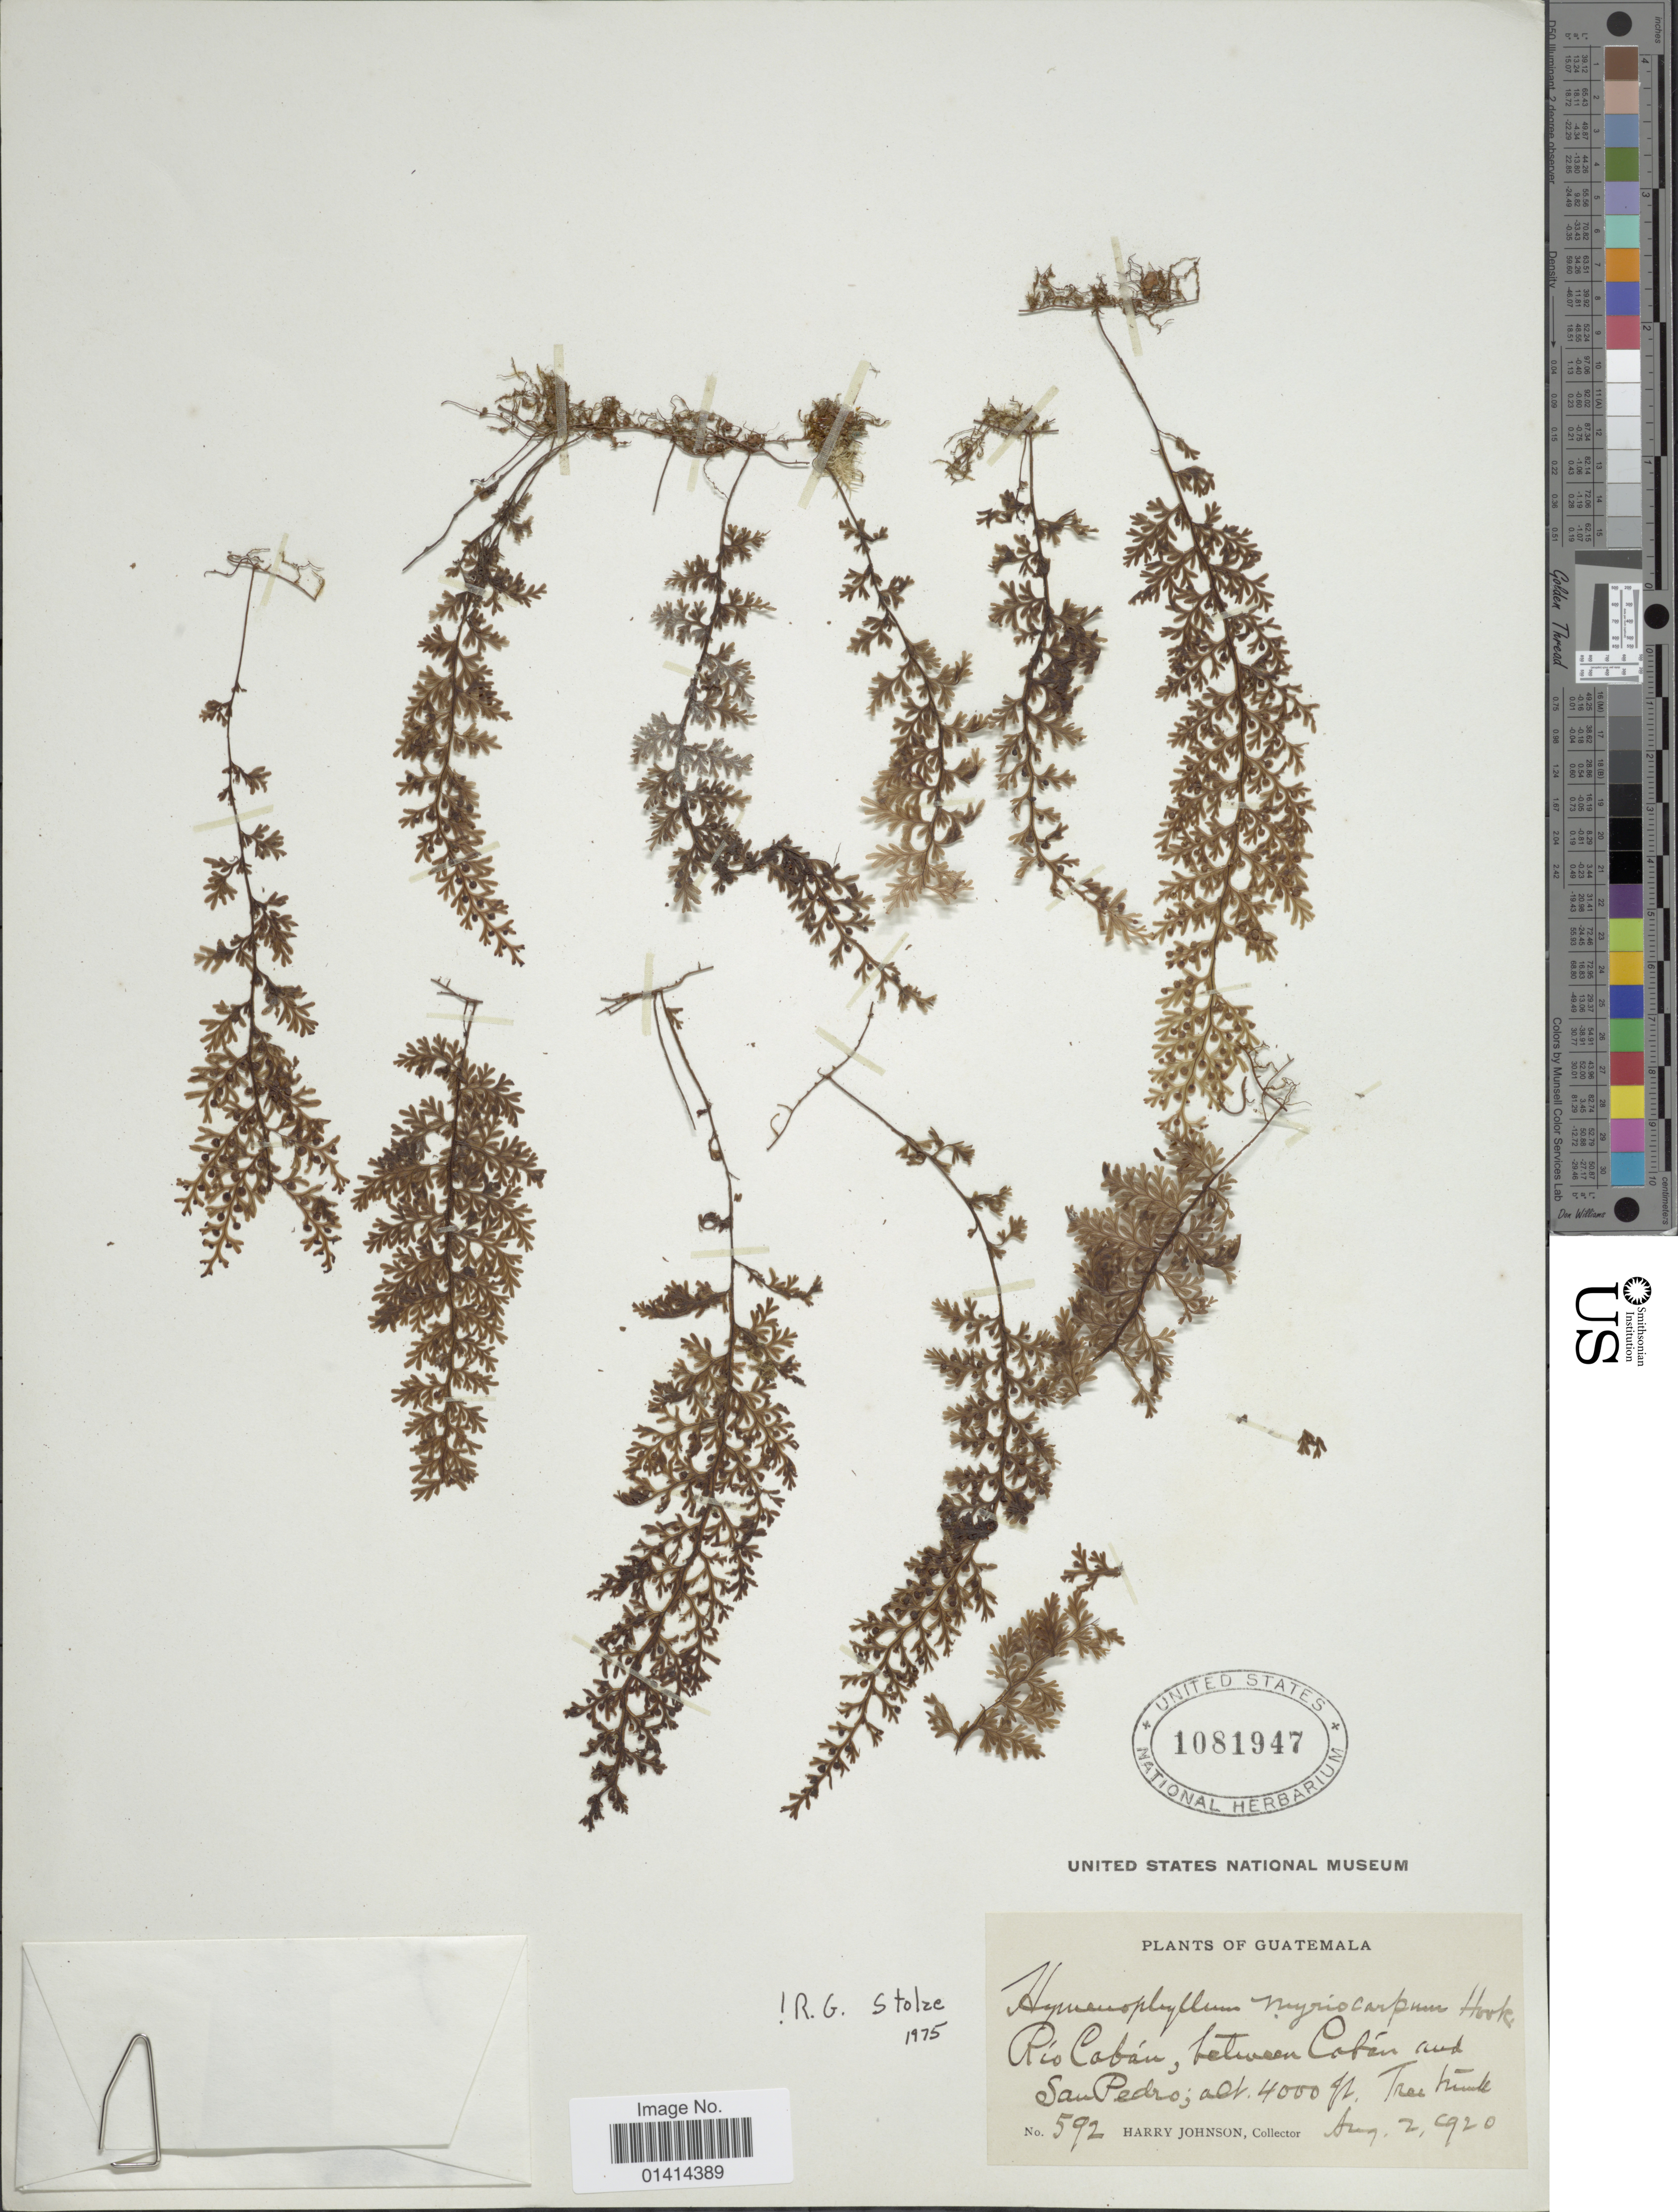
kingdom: Plantae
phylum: Tracheophyta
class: Polypodiopsida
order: Hymenophyllales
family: Hymenophyllaceae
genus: Hymenophyllum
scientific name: Hymenophyllum myriocarpum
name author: Hook.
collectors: H. Johnson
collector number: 592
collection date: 1920-08-02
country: Guatemala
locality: Rio Coban, between Cobán and San Pedro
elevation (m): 1219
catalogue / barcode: US 1081947